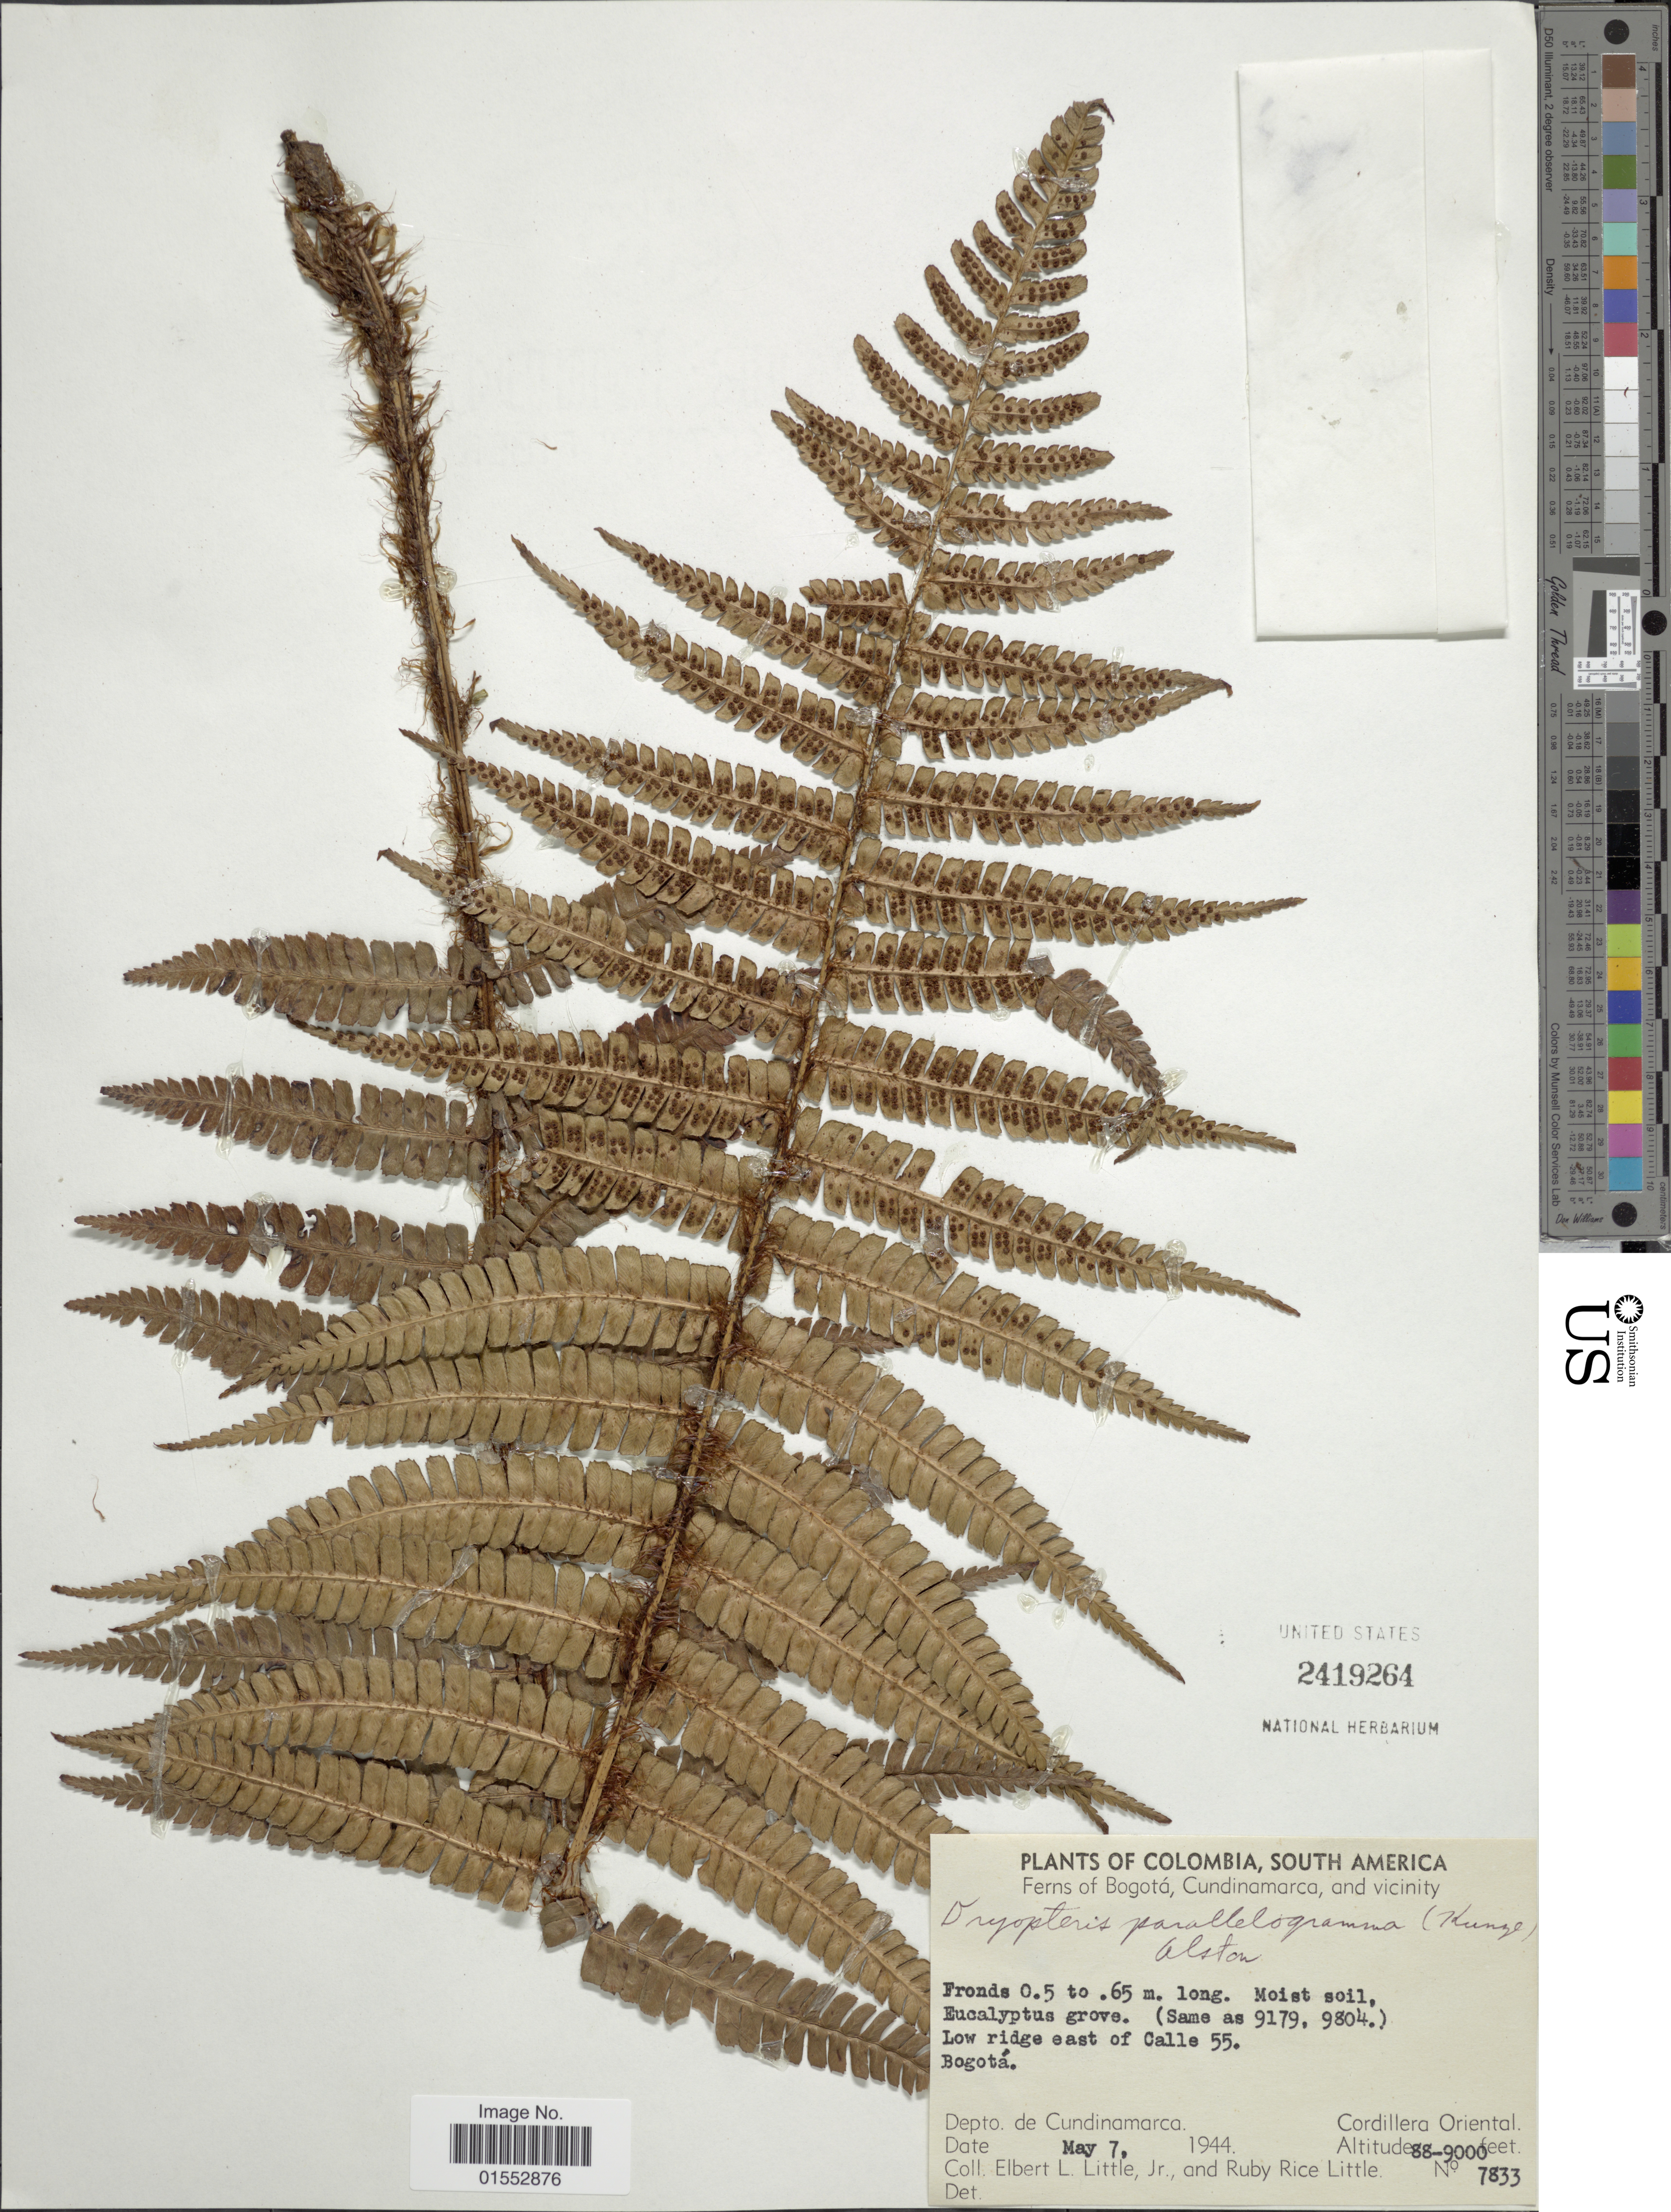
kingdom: Plantae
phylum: Tracheophyta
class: Polypodiopsida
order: Polypodiales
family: Dryopteridaceae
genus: Dryopteris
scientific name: Dryopteris wallichiana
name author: (Spreng.) Hyl.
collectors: E. L. Little & R. R. Little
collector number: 7833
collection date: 1944-05-07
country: Colombia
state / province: Cundinamarca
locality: Depto. de Cundinamarca. Cordillera Oriental. Low ridge east of Calle 55. Bogota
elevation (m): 2682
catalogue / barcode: US 2419264